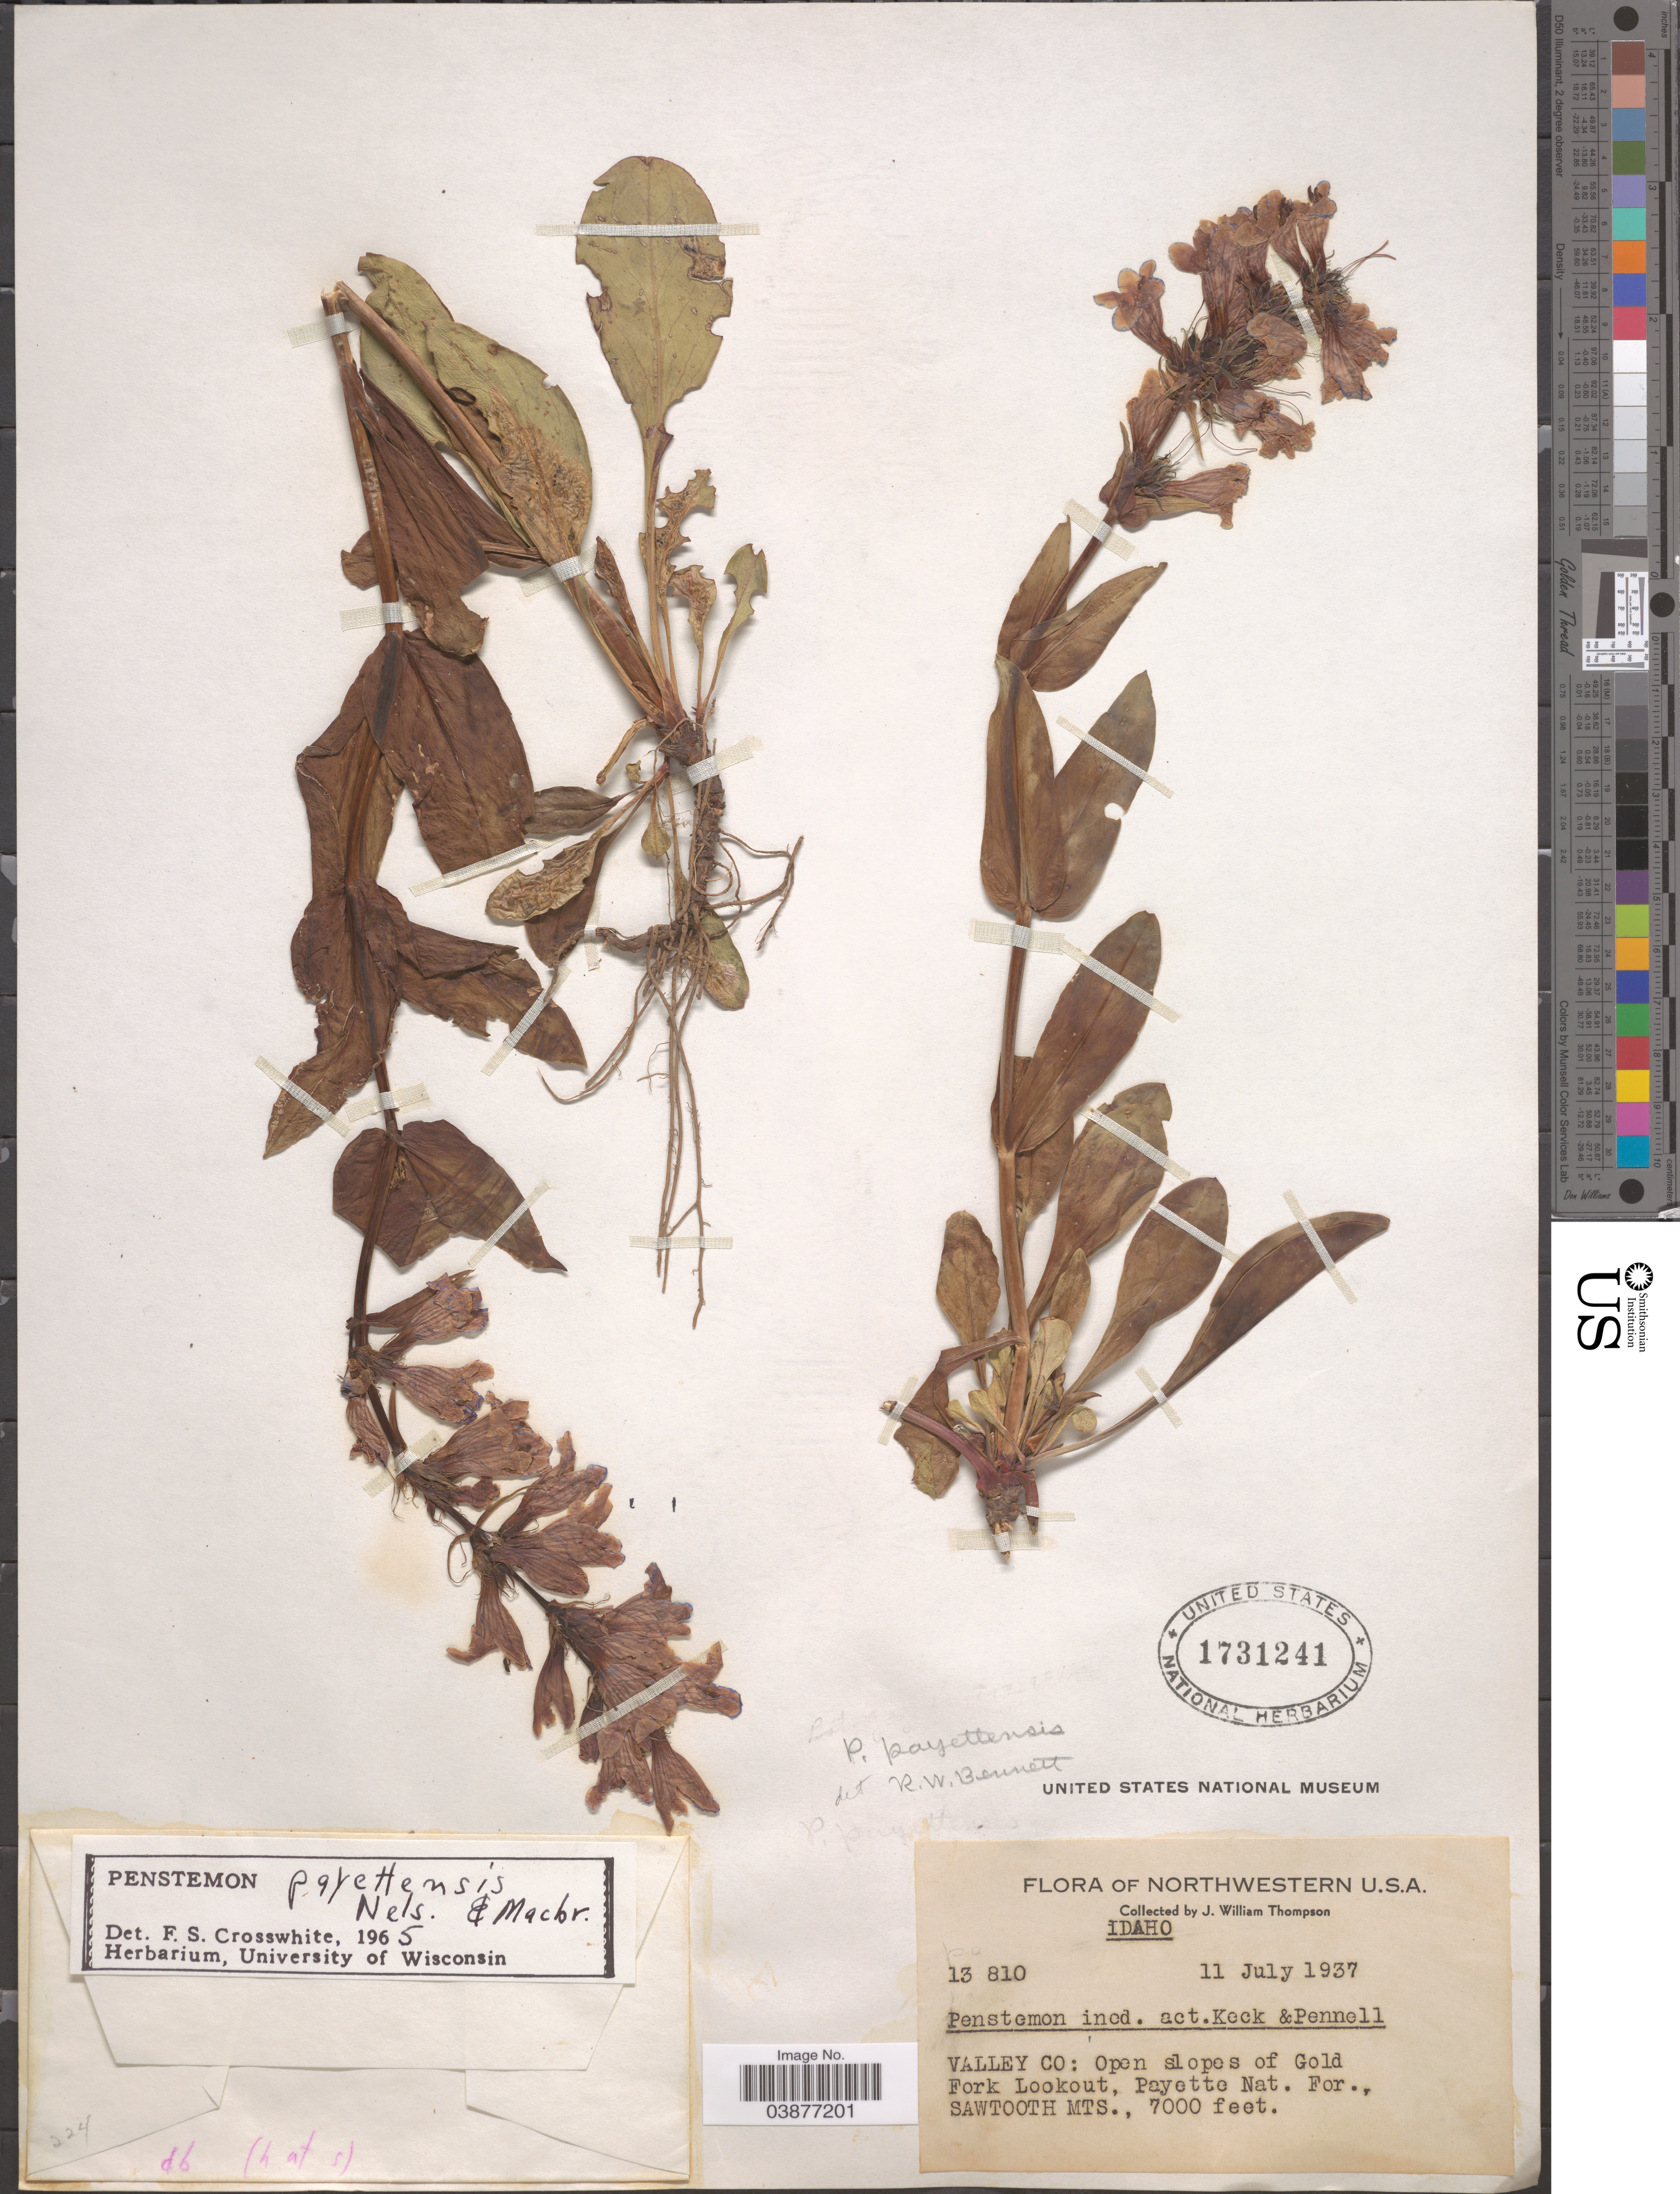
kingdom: Plantae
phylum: Tracheophyta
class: Magnoliopsida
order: Lamiales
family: Plantaginaceae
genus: Penstemon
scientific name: Penstemon payettensis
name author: J.F. Macbr. & A. Nelson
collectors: J. W. Thompson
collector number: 13810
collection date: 1937-07-11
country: United States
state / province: Idaho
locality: Northwestern U.S.A. Valley Co: Open slopes of Gold Fork Lookout, Payette Nat. For., Sawtooth Mts.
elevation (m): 2134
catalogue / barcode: US 1731241